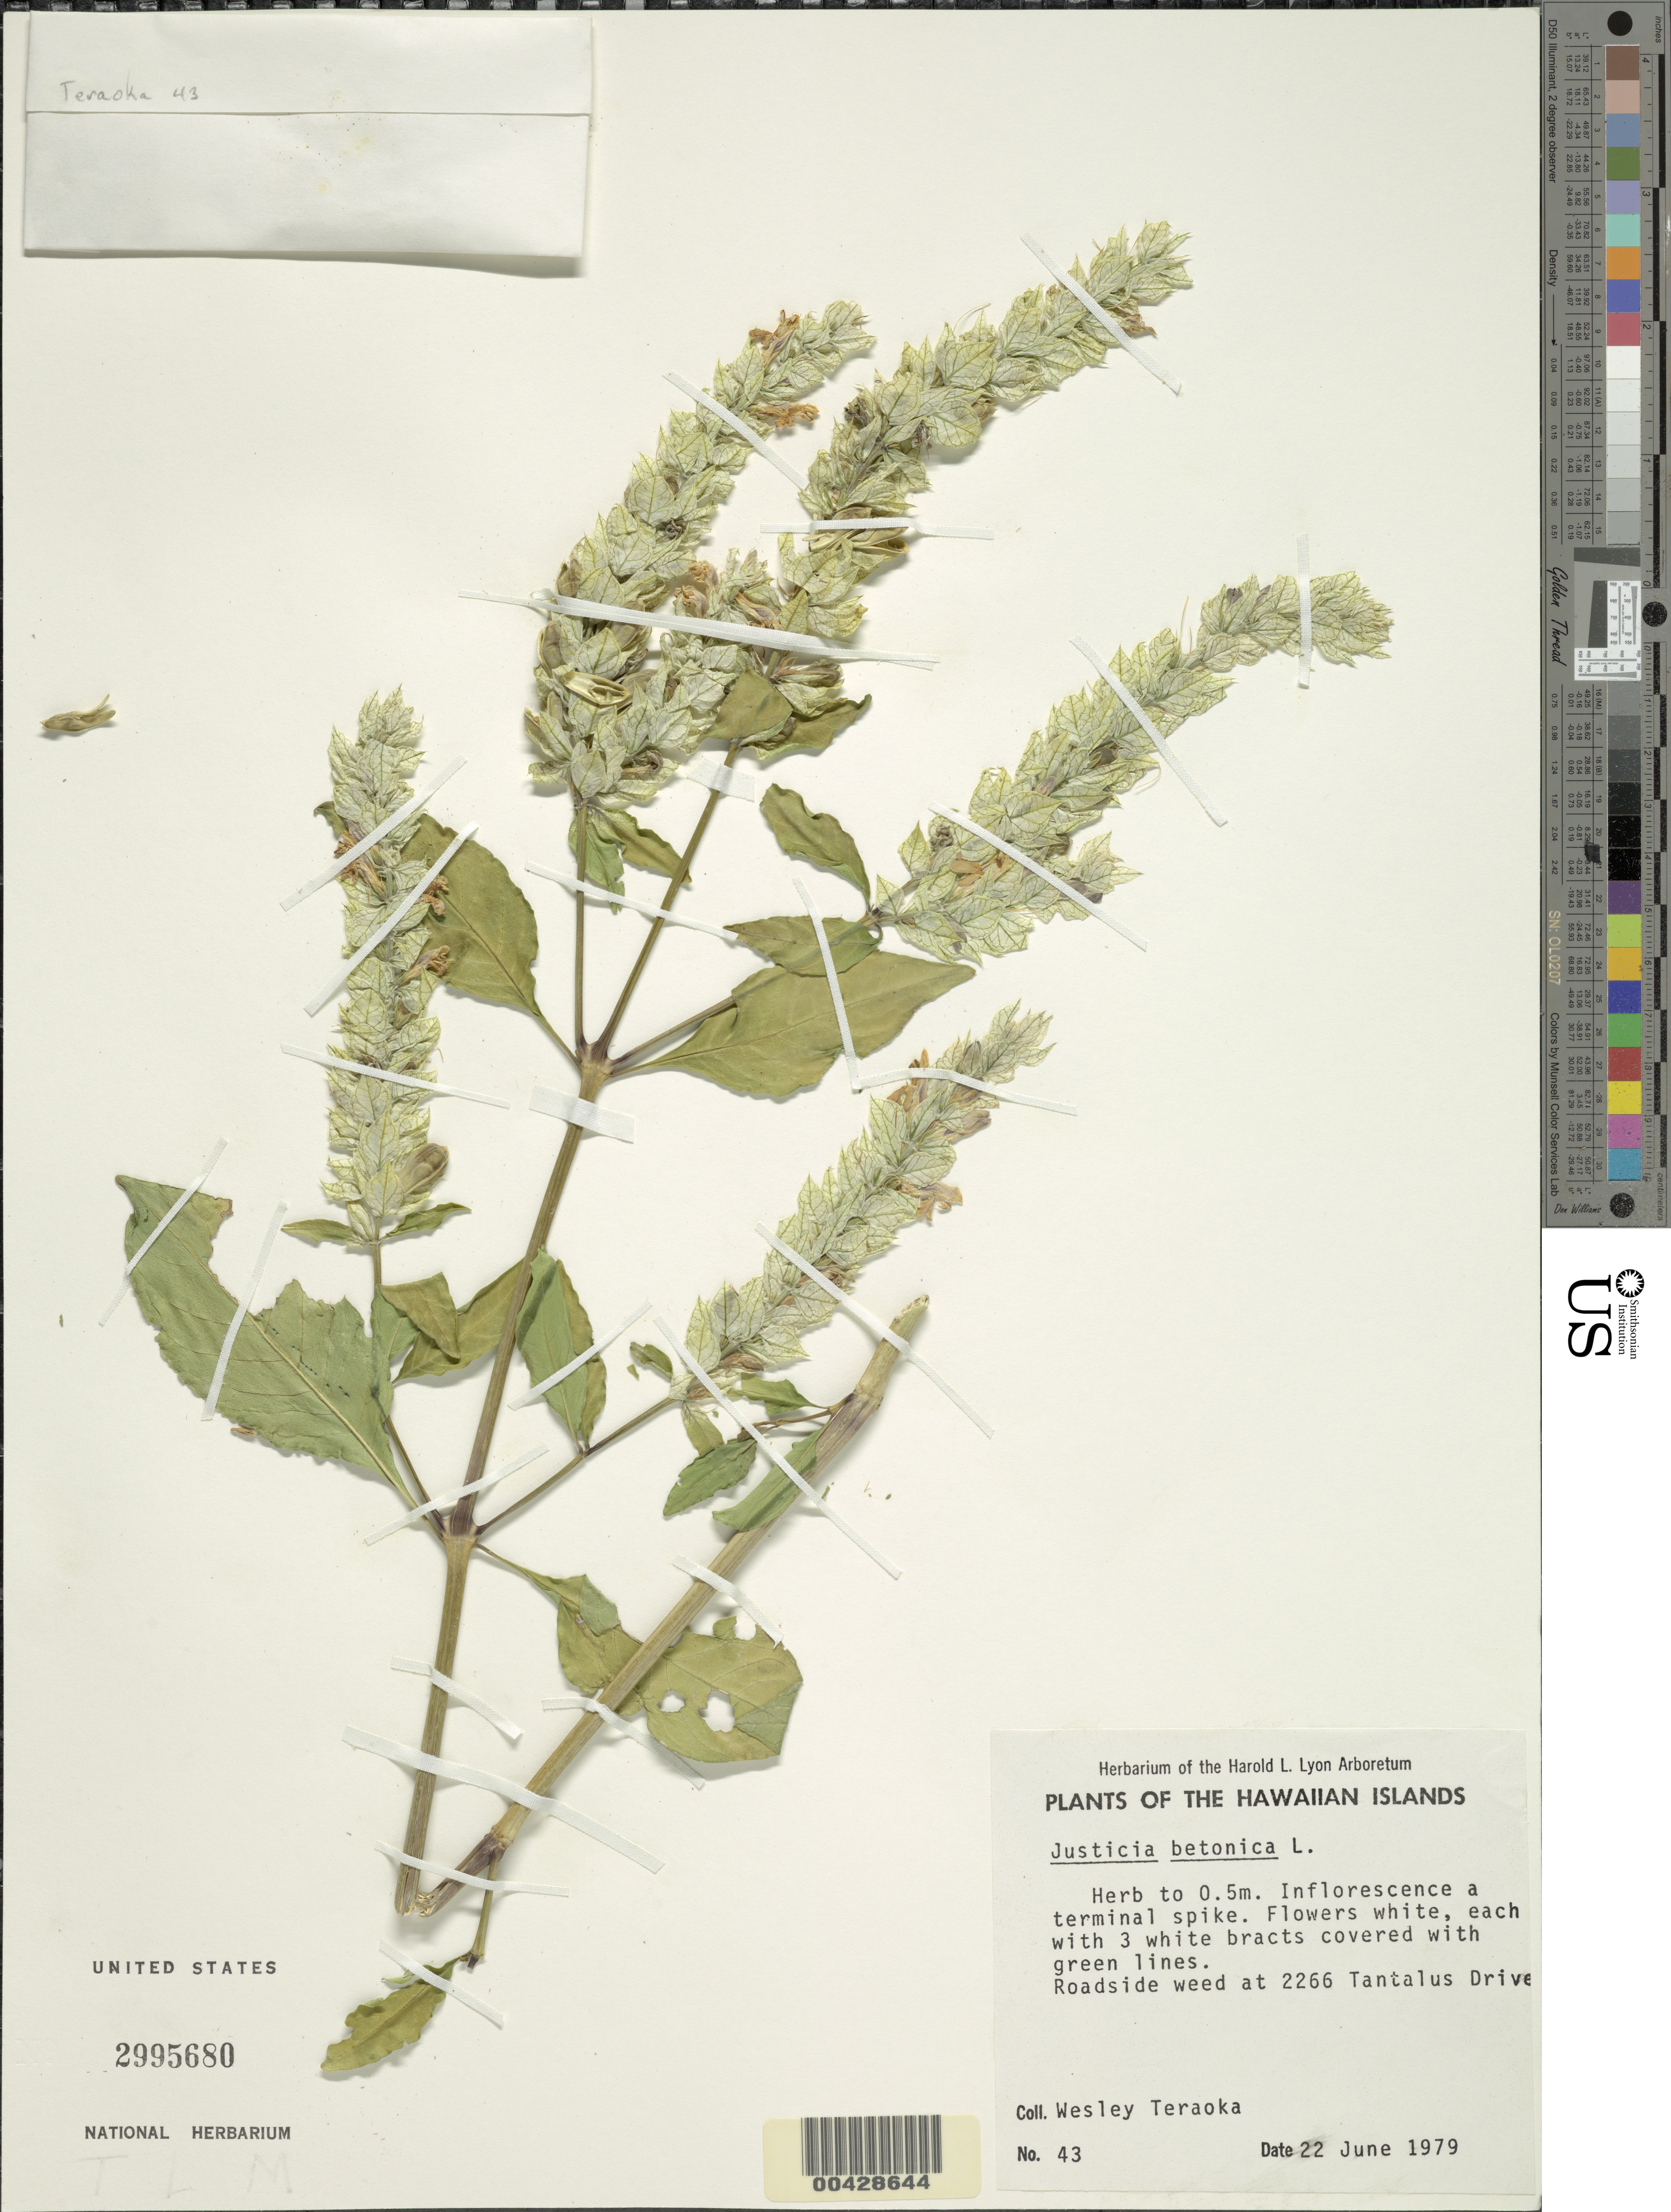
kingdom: Plantae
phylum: Tracheophyta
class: Magnoliopsida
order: Lamiales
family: Acanthaceae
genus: Justicia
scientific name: Justicia betonica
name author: L.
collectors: W. Teraoka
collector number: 43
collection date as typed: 22 Jun 1979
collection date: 1979-06-22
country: United States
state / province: Hawaii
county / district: Honolulu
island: Oahu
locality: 2266 Tantalus Drive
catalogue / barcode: US 2995680